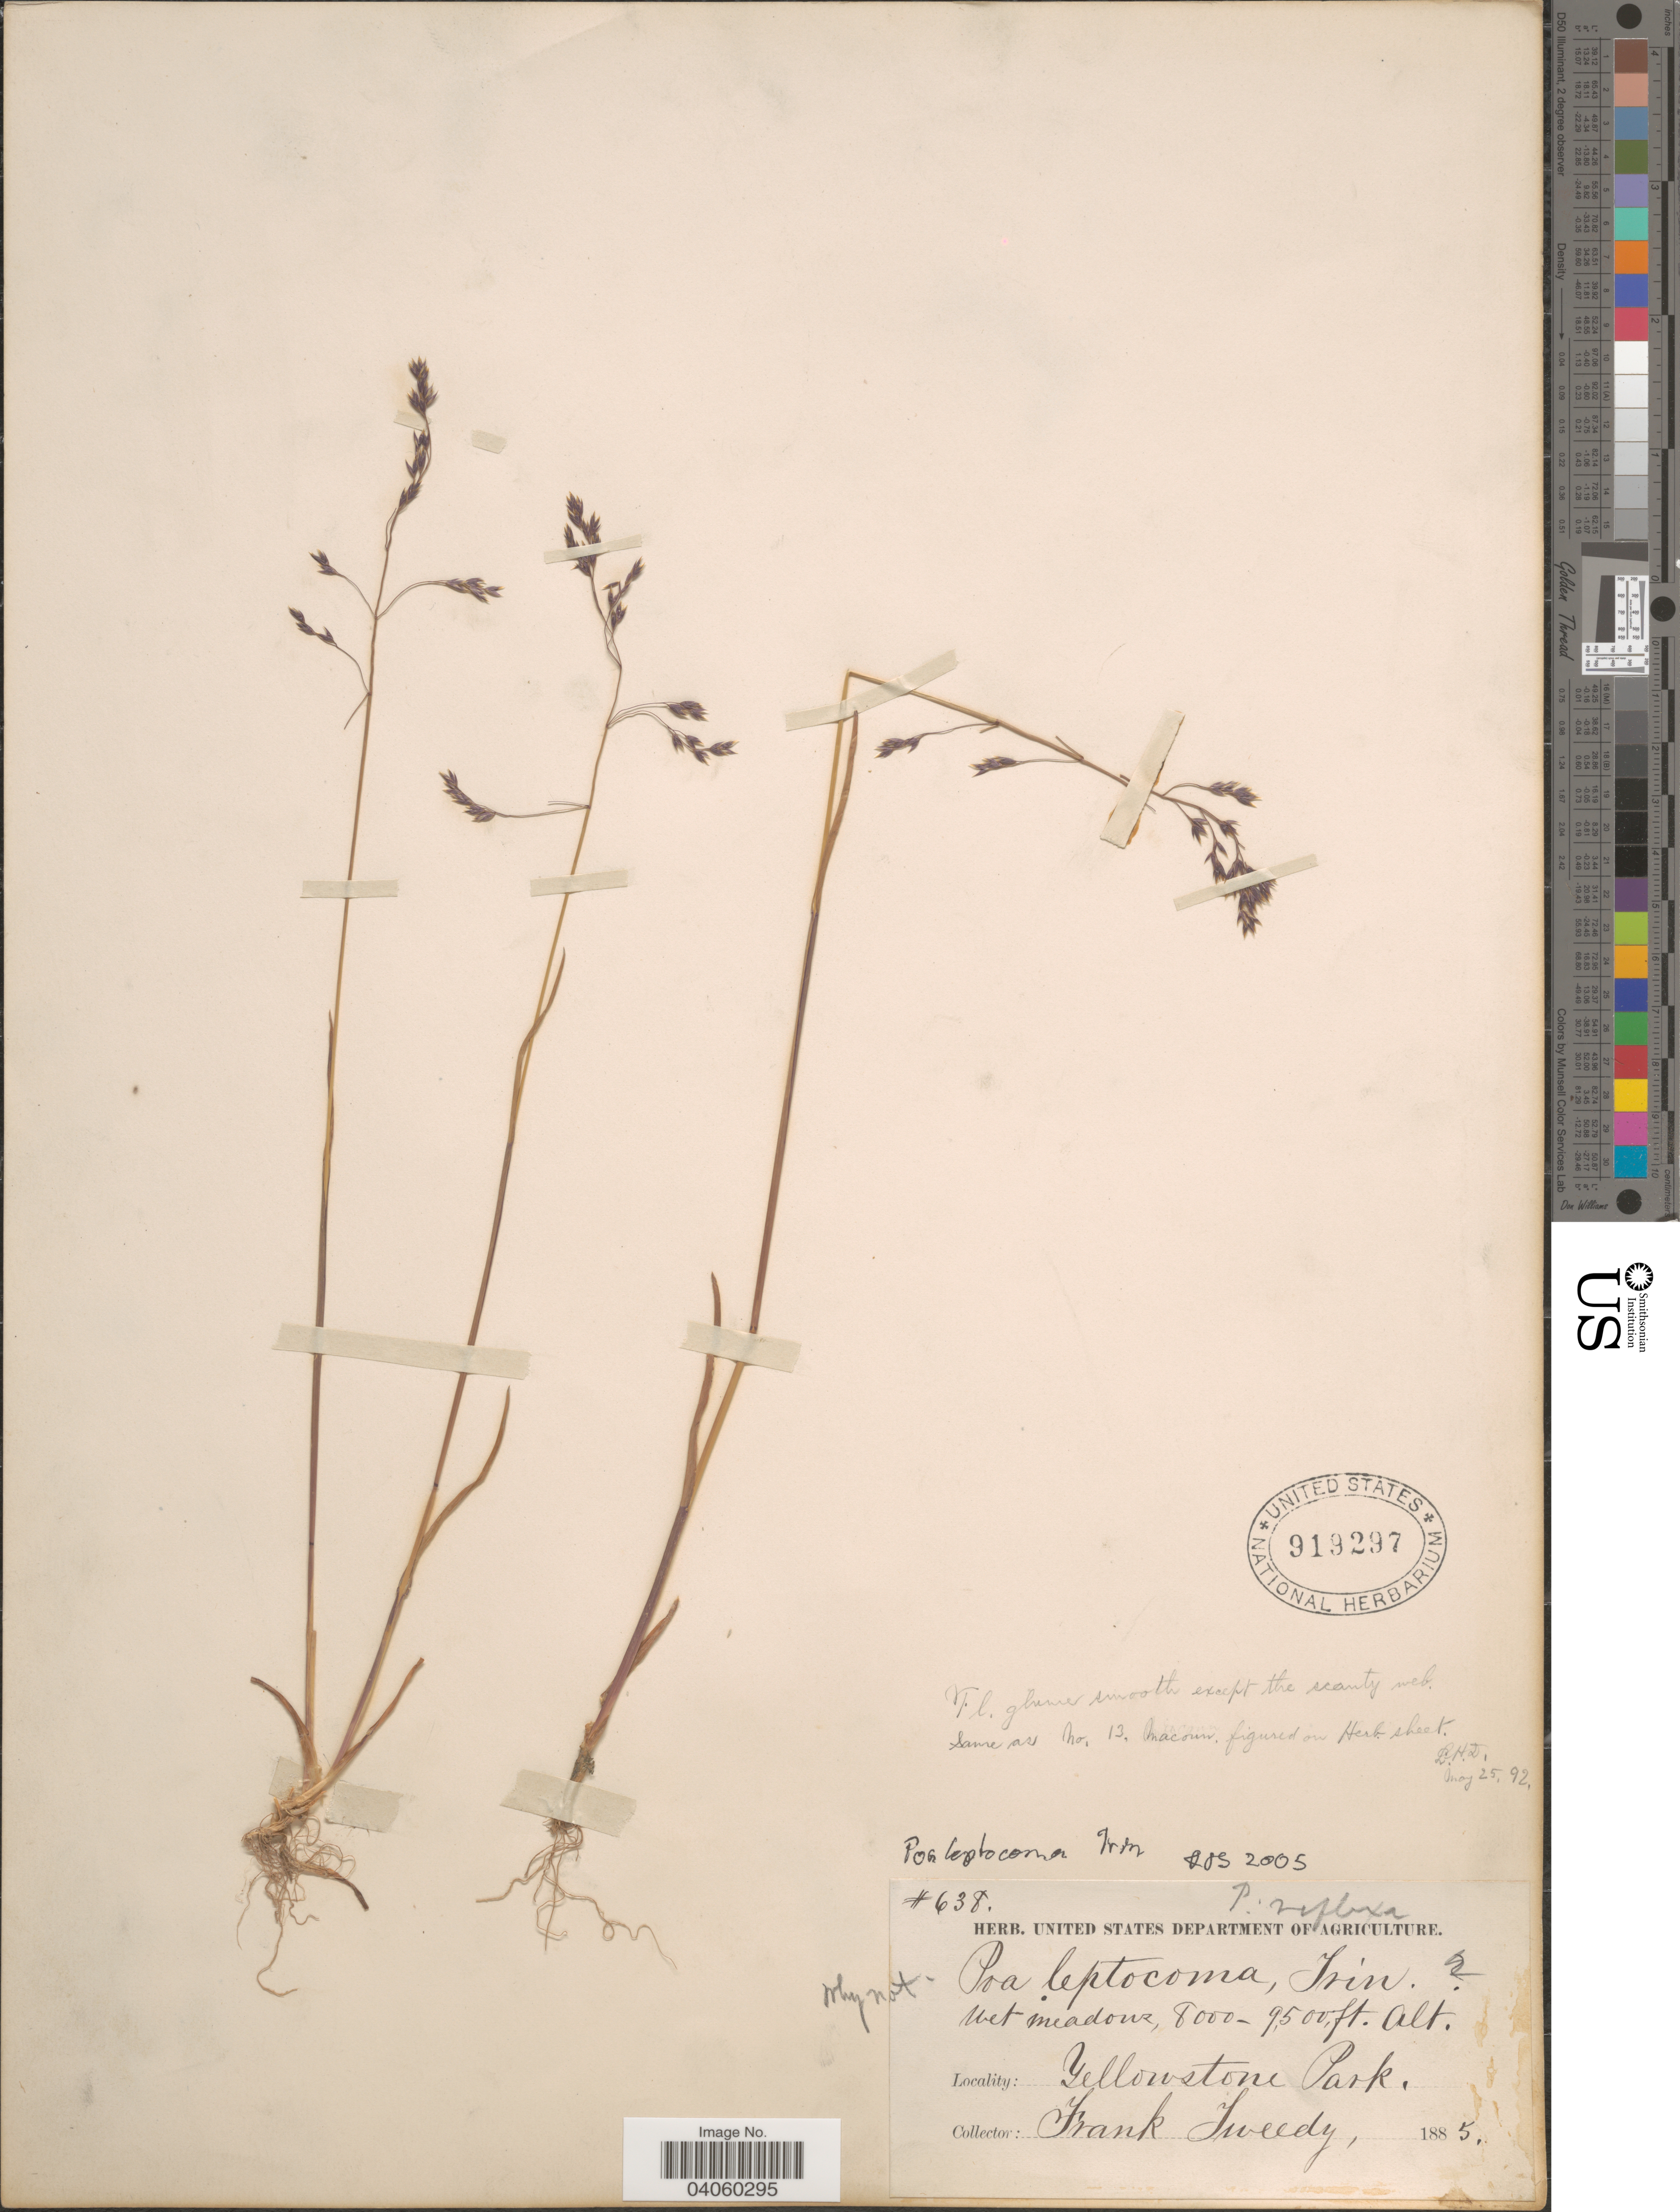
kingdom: Plantae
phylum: Tracheophyta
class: Liliopsida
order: Poales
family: Poaceae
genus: Poa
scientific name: Poa leptocoma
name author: Trin.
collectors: F. Tweedy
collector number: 638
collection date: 1885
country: United States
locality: Wet meadows, Yellowstone Park.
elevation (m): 2438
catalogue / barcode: US 919297